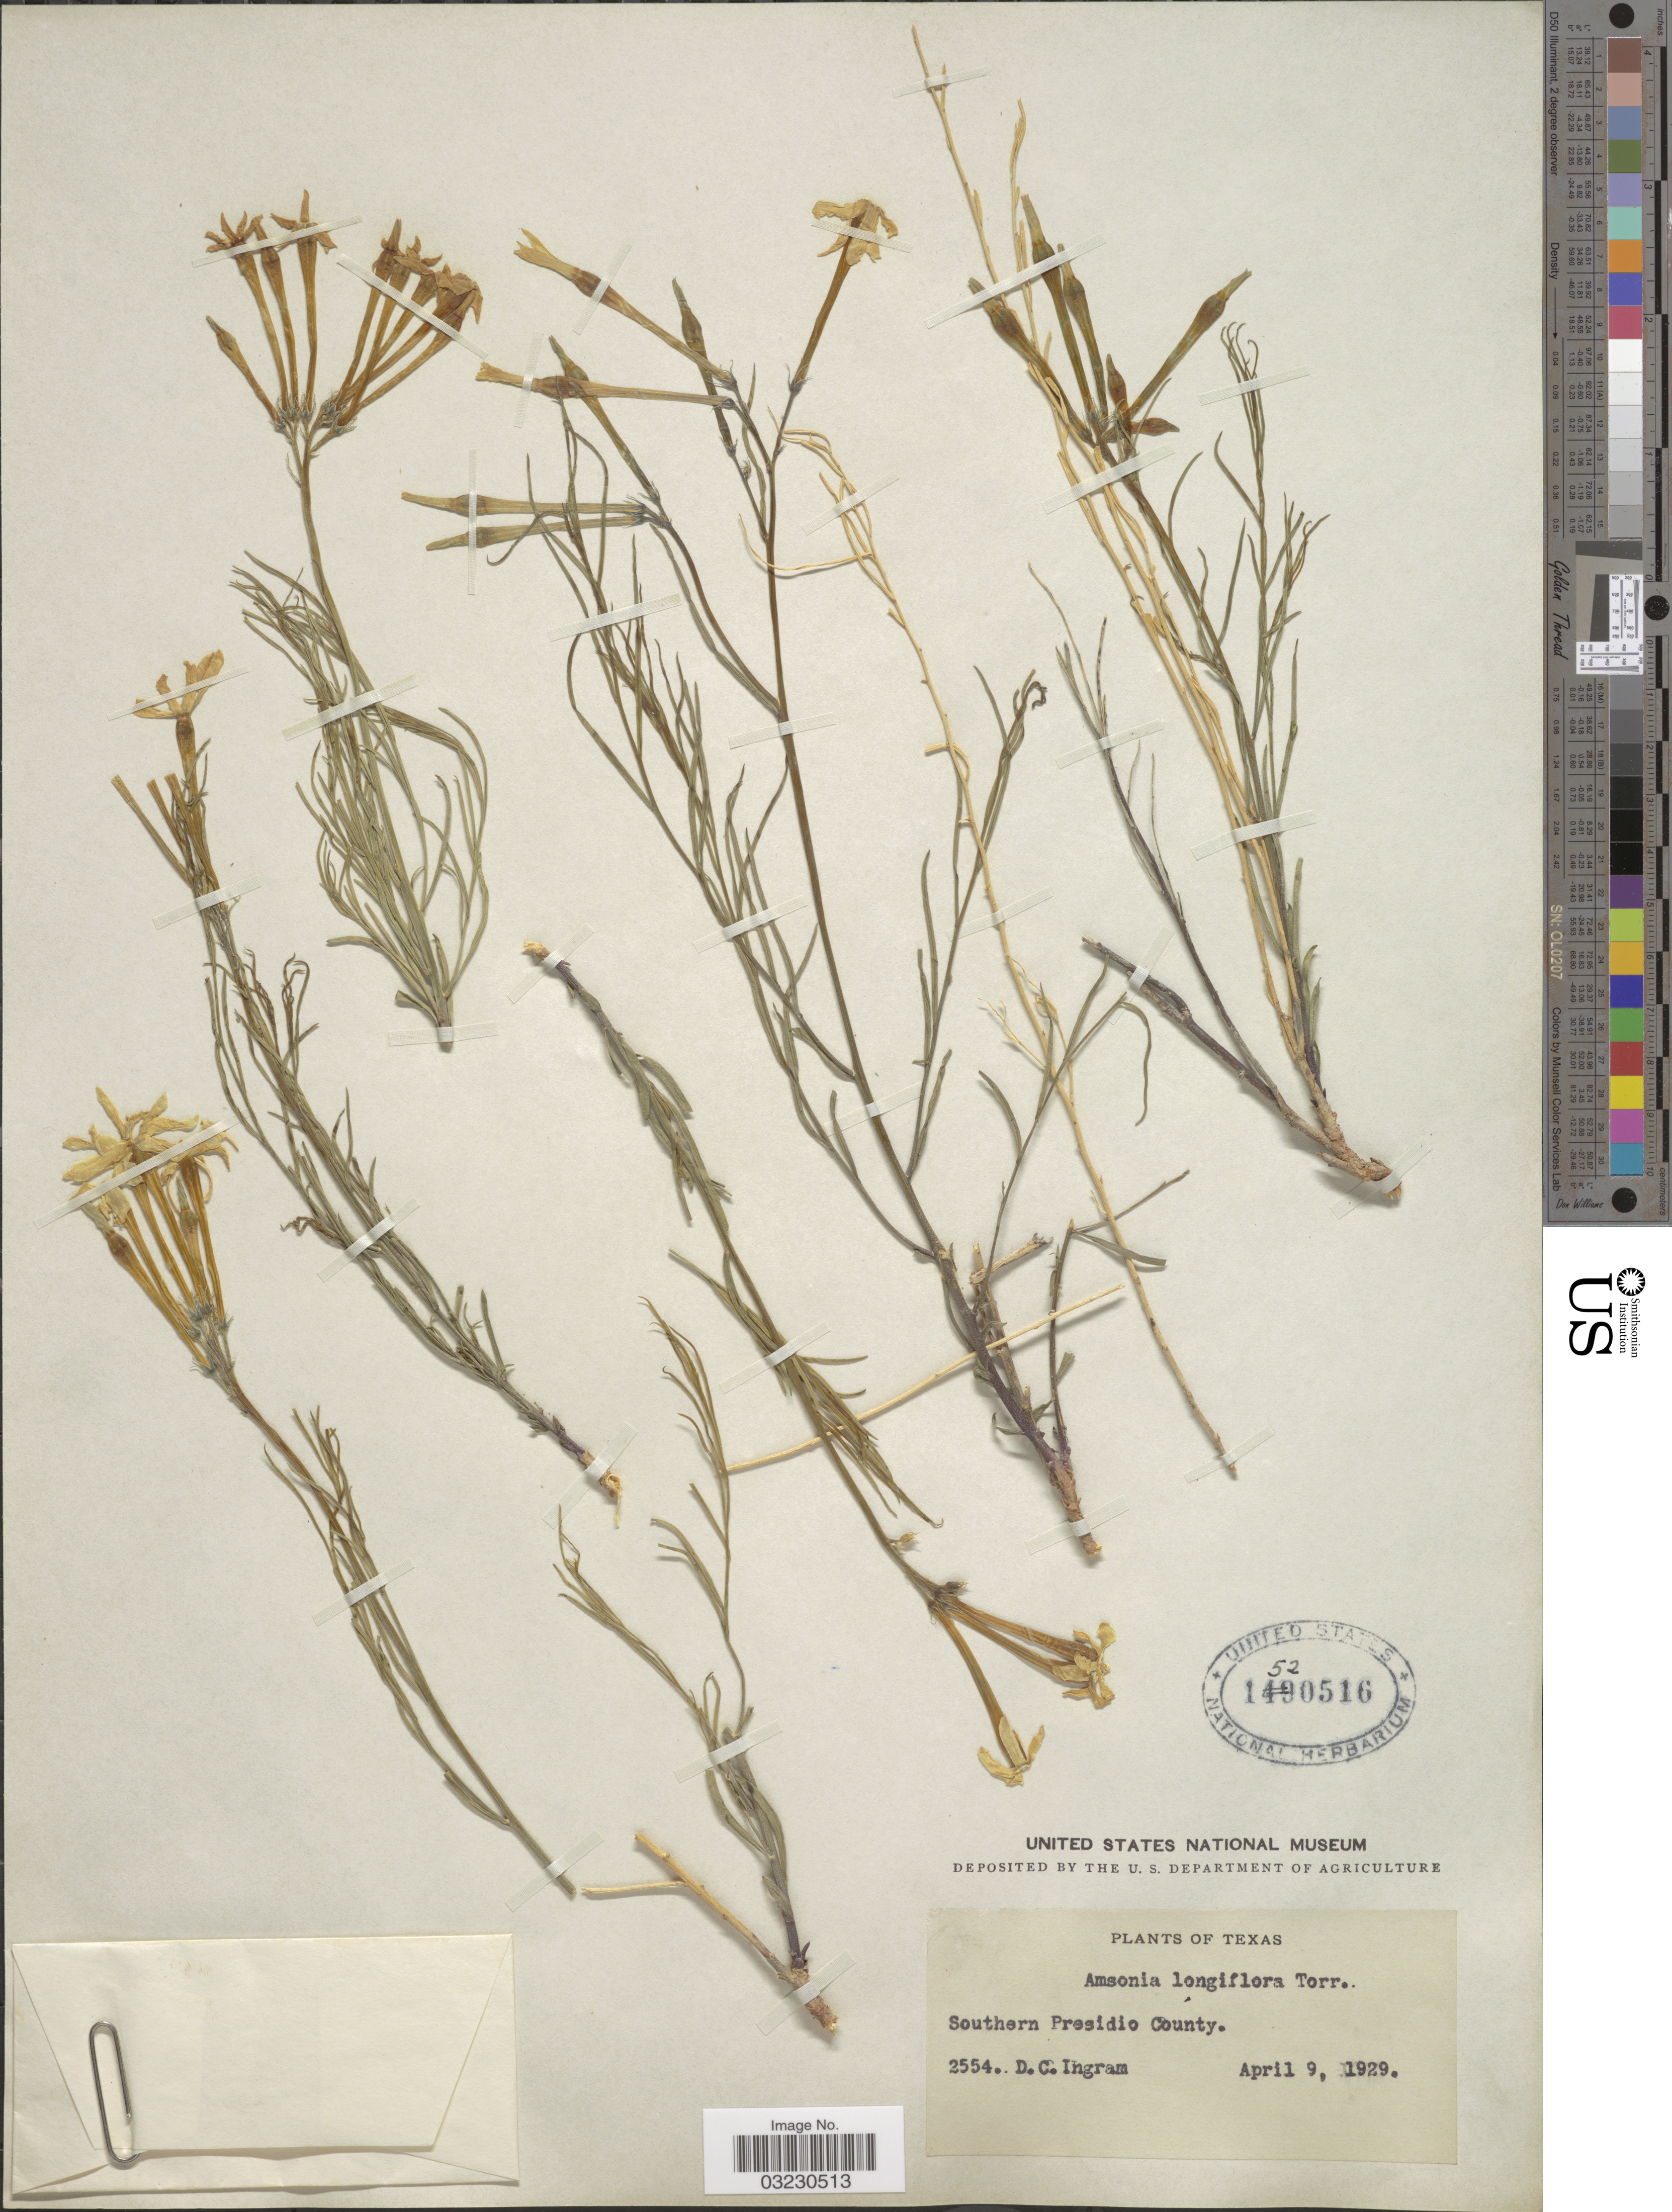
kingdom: Plantae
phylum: Tracheophyta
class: Magnoliopsida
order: Gentianales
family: Apocynaceae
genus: Amsonia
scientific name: Amsonia longiflora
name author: Torr.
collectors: D. C. Ingram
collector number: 2554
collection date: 1929-04-09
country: United States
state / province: Texas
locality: Southern Presidio County.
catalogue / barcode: US 1520516